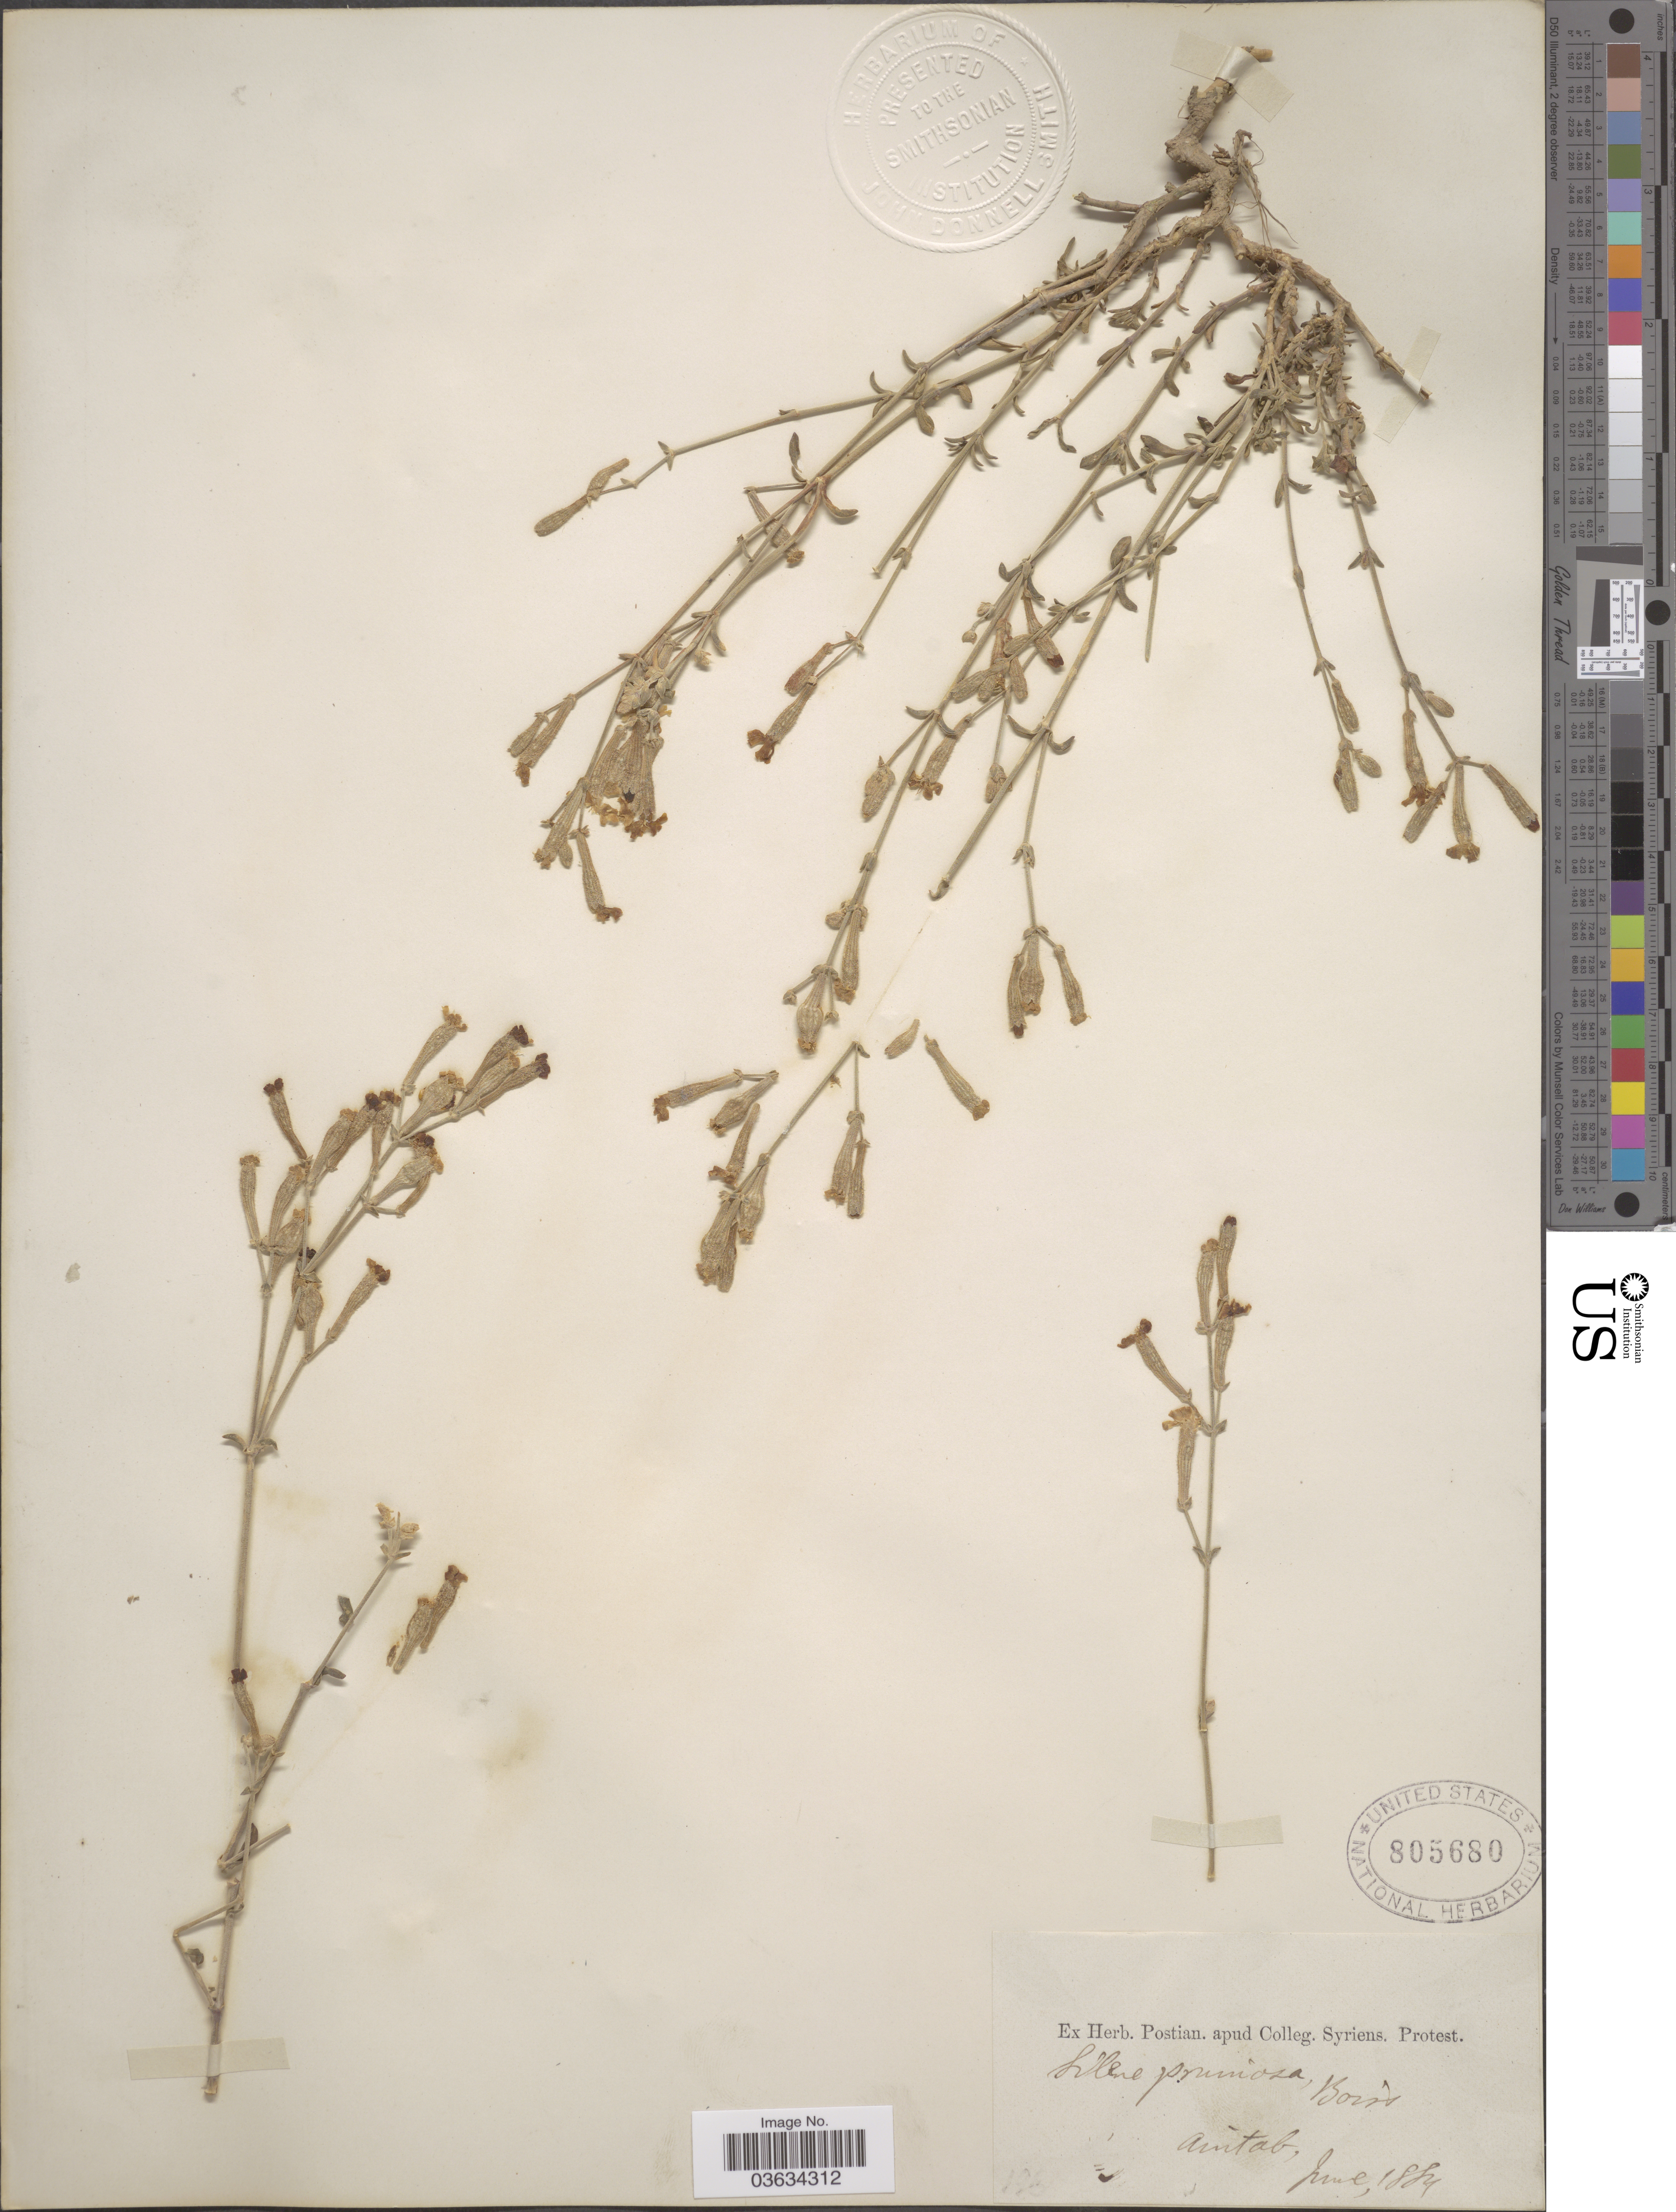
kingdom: Plantae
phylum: Tracheophyta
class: Magnoliopsida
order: Caryophyllales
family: Caryophyllaceae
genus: Silene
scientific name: Silene pruinosa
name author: Boiss.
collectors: ex herb. Postian. apud Colleg. Syriens. Protest. USE "Fannie P. A. Shepard" (10308853) AS PRIMARY COLLECTOR INSTEAD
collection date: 1884-06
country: Syria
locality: Aintab.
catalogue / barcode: US 805680